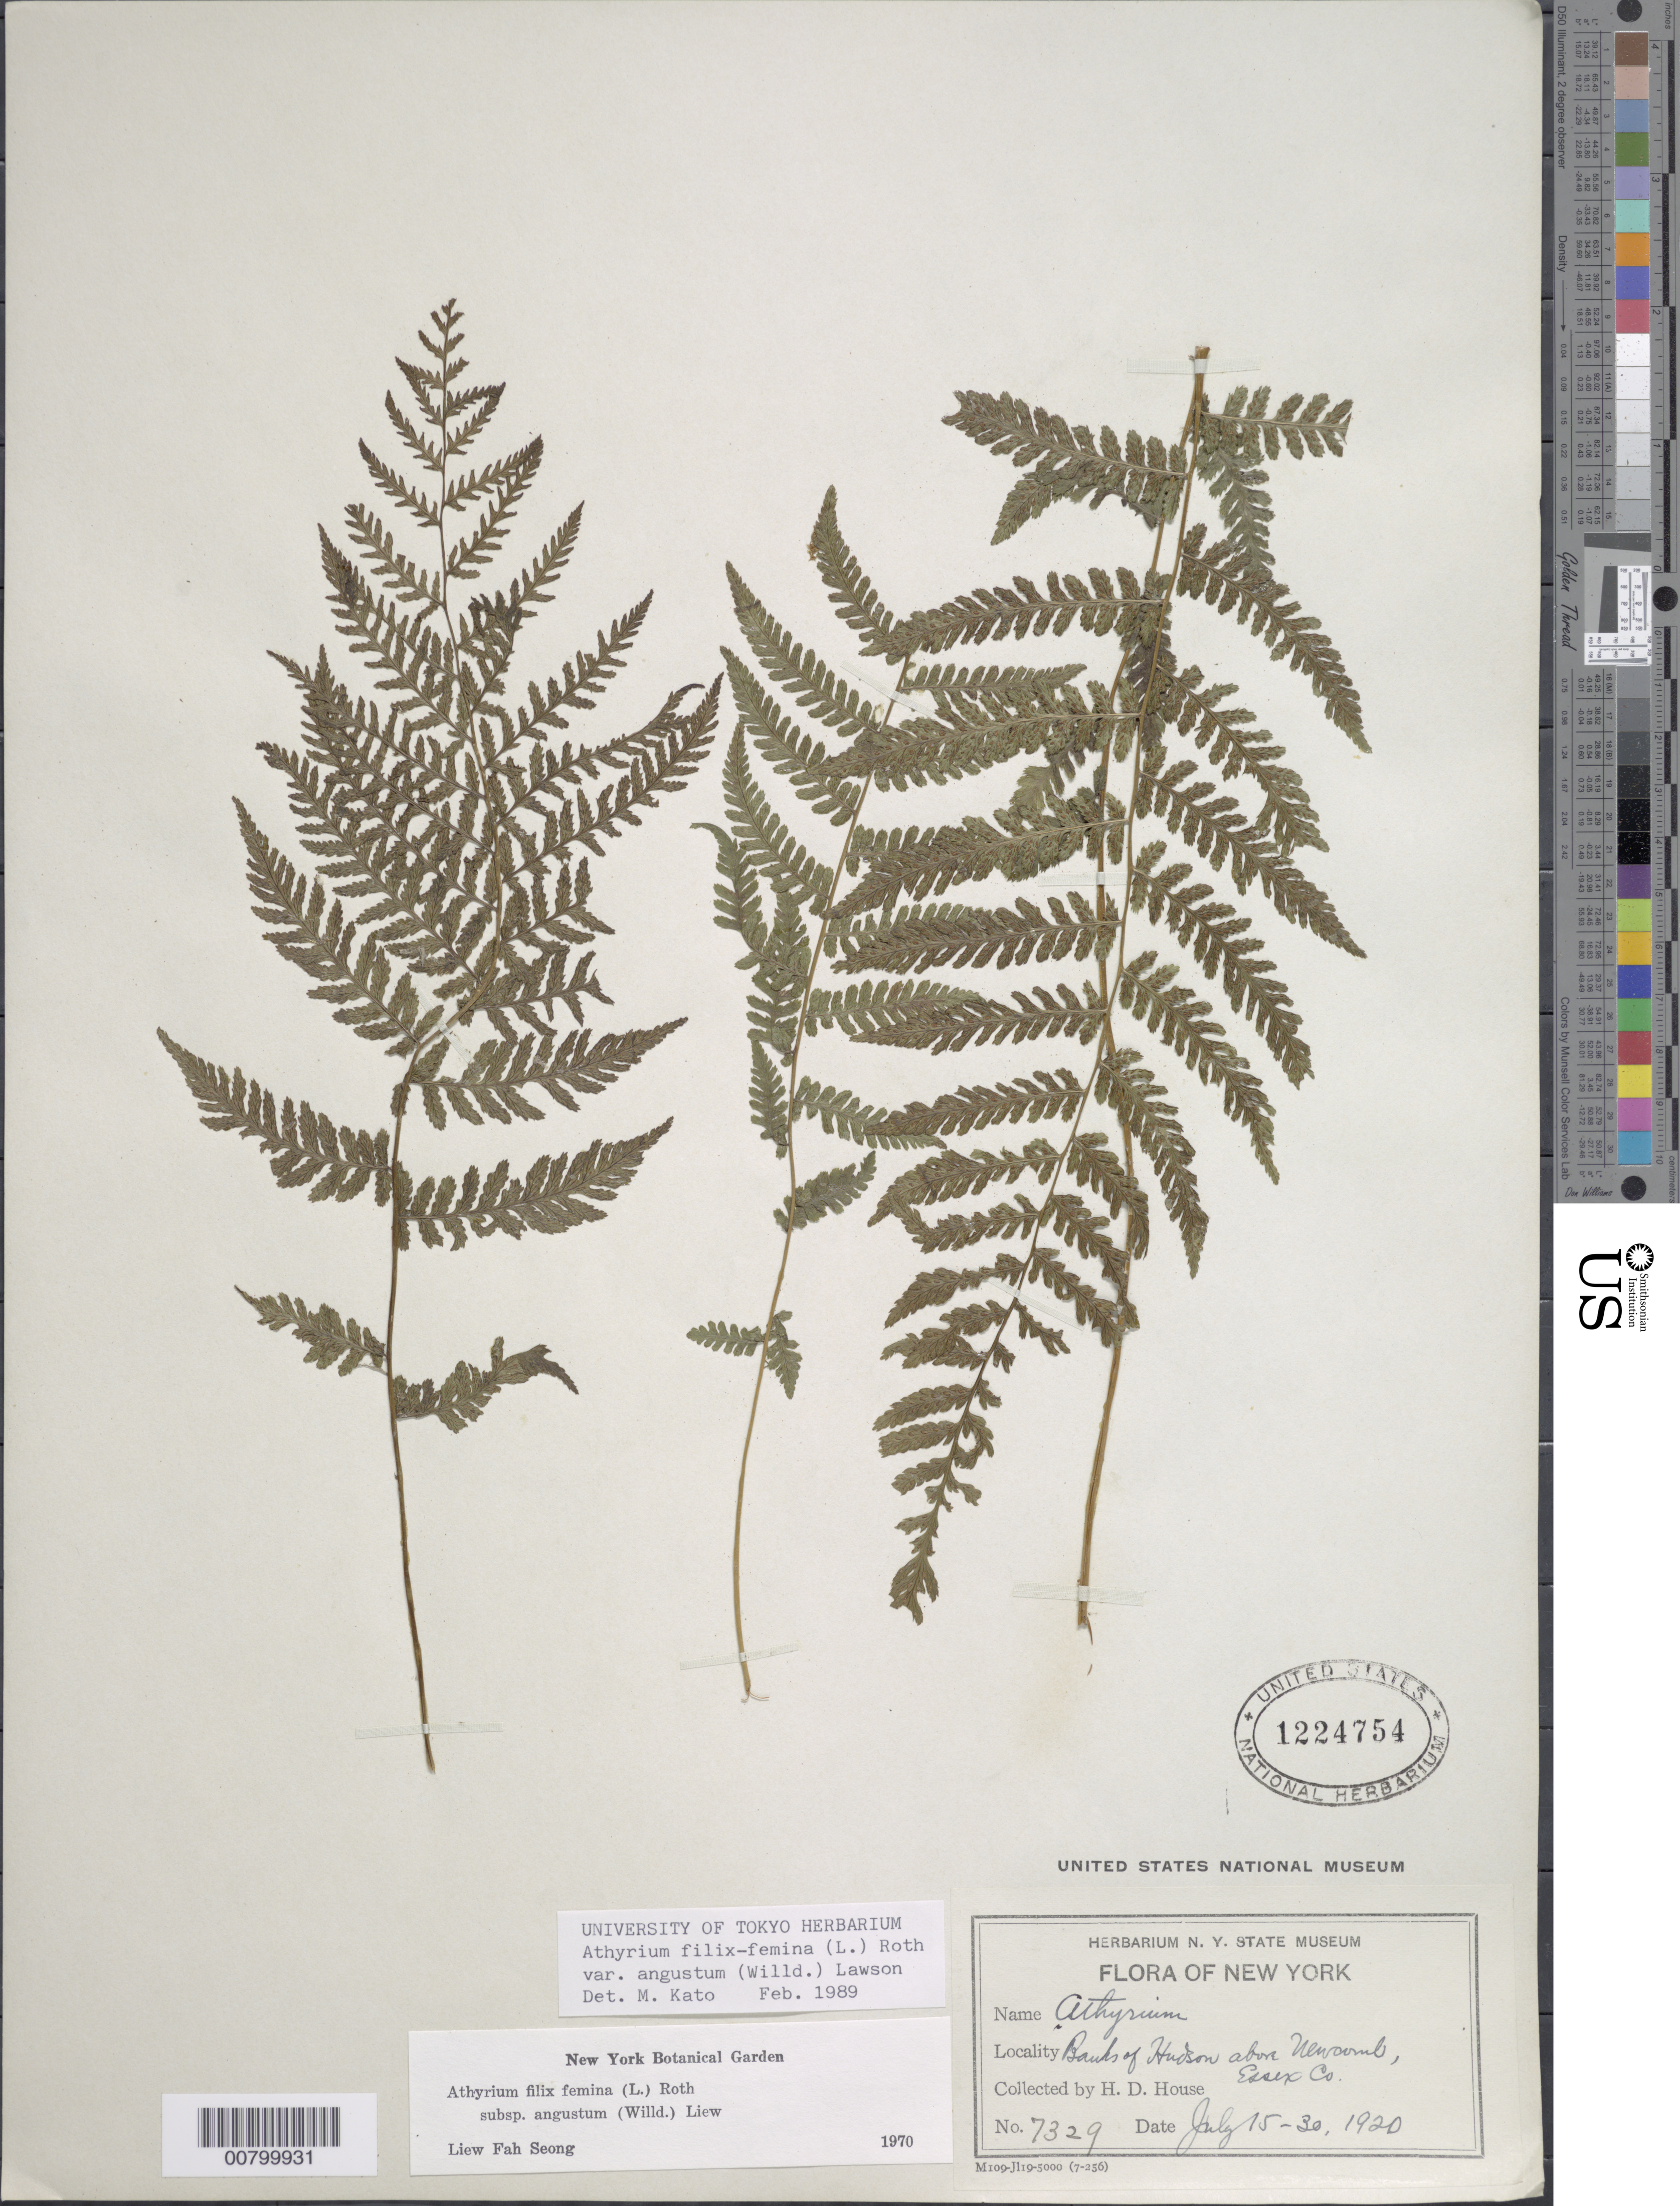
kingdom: Plantae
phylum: Tracheophyta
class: Polypodiopsida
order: Polypodiales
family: Athyriaceae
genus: Athyrium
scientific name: Athyrium filix-femina subsp. angustatum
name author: (Willd.) R.T. Clausen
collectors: H. D. House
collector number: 7329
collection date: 1920-07-15/1920-07-30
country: United States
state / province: New York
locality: Banks of Hudson above Newcomb, Essex Co.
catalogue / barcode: US 1224754